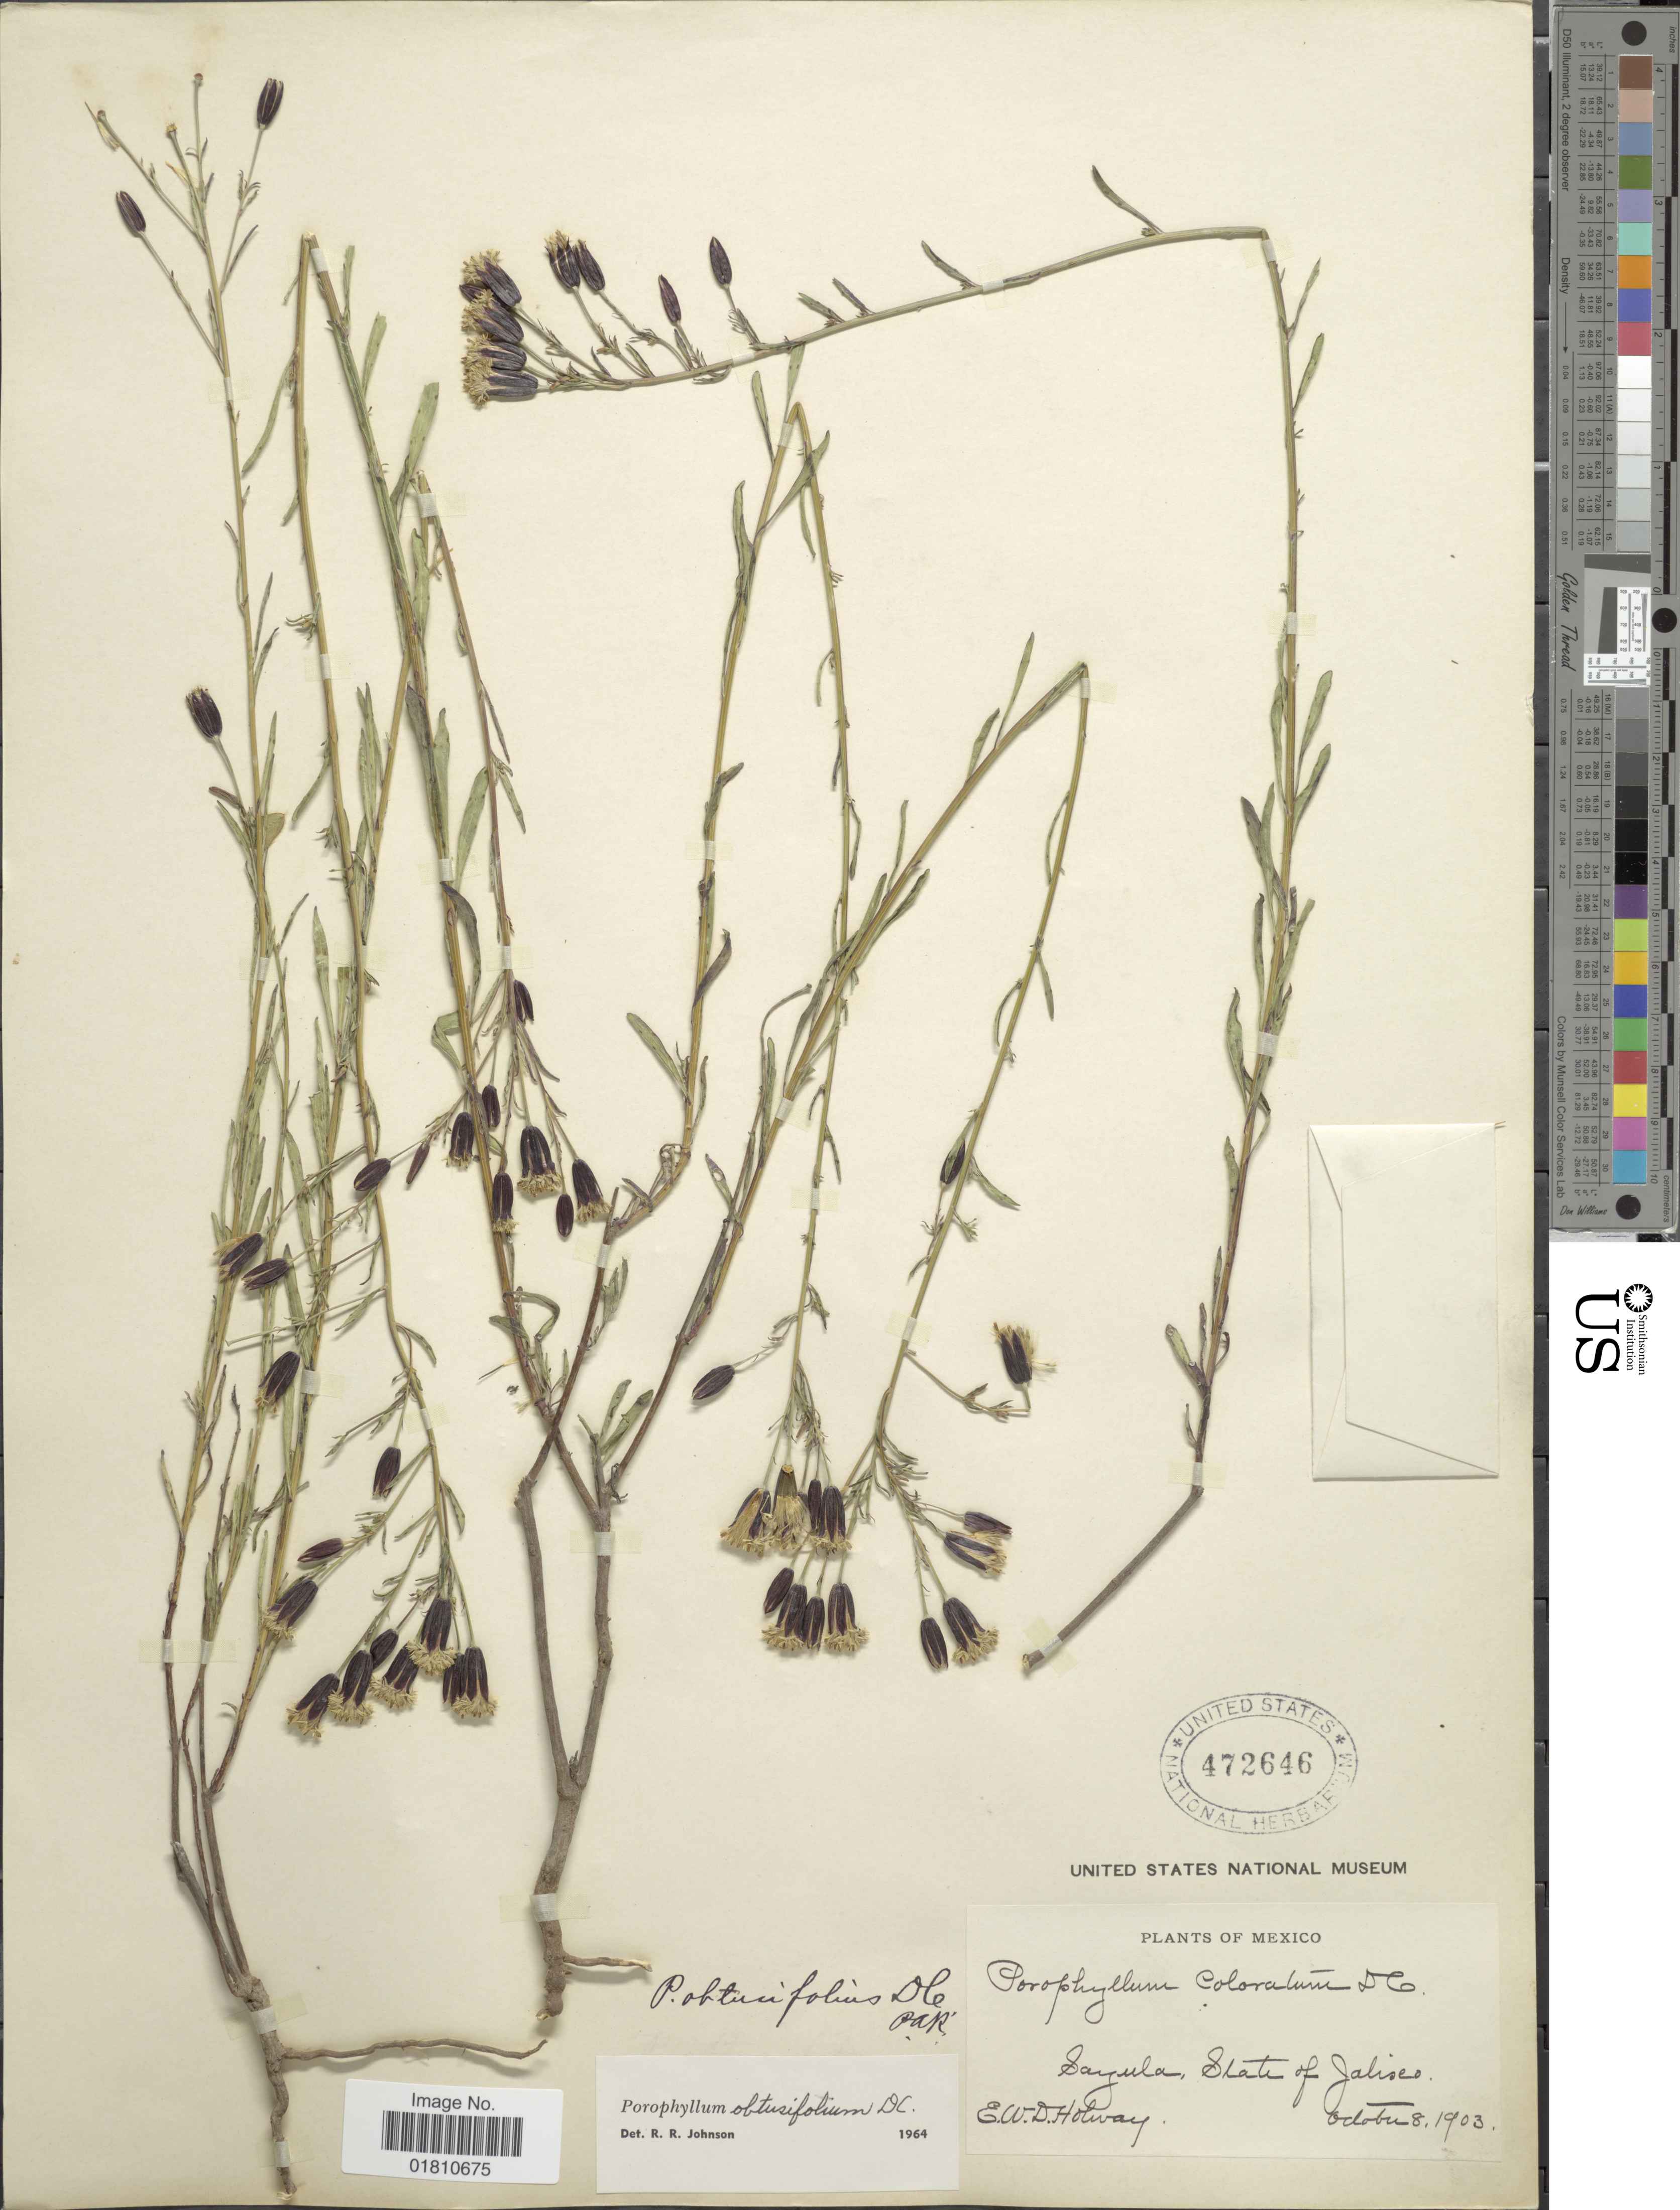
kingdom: Plantae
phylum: Tracheophyta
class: Magnoliopsida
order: Asterales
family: Asteraceae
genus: Porophyllum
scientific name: Porophyllum obtusifolium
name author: DC.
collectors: E. W. D. Holway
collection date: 1903-10-08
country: Mexico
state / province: Jalisco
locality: Sayula.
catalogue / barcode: US 472646